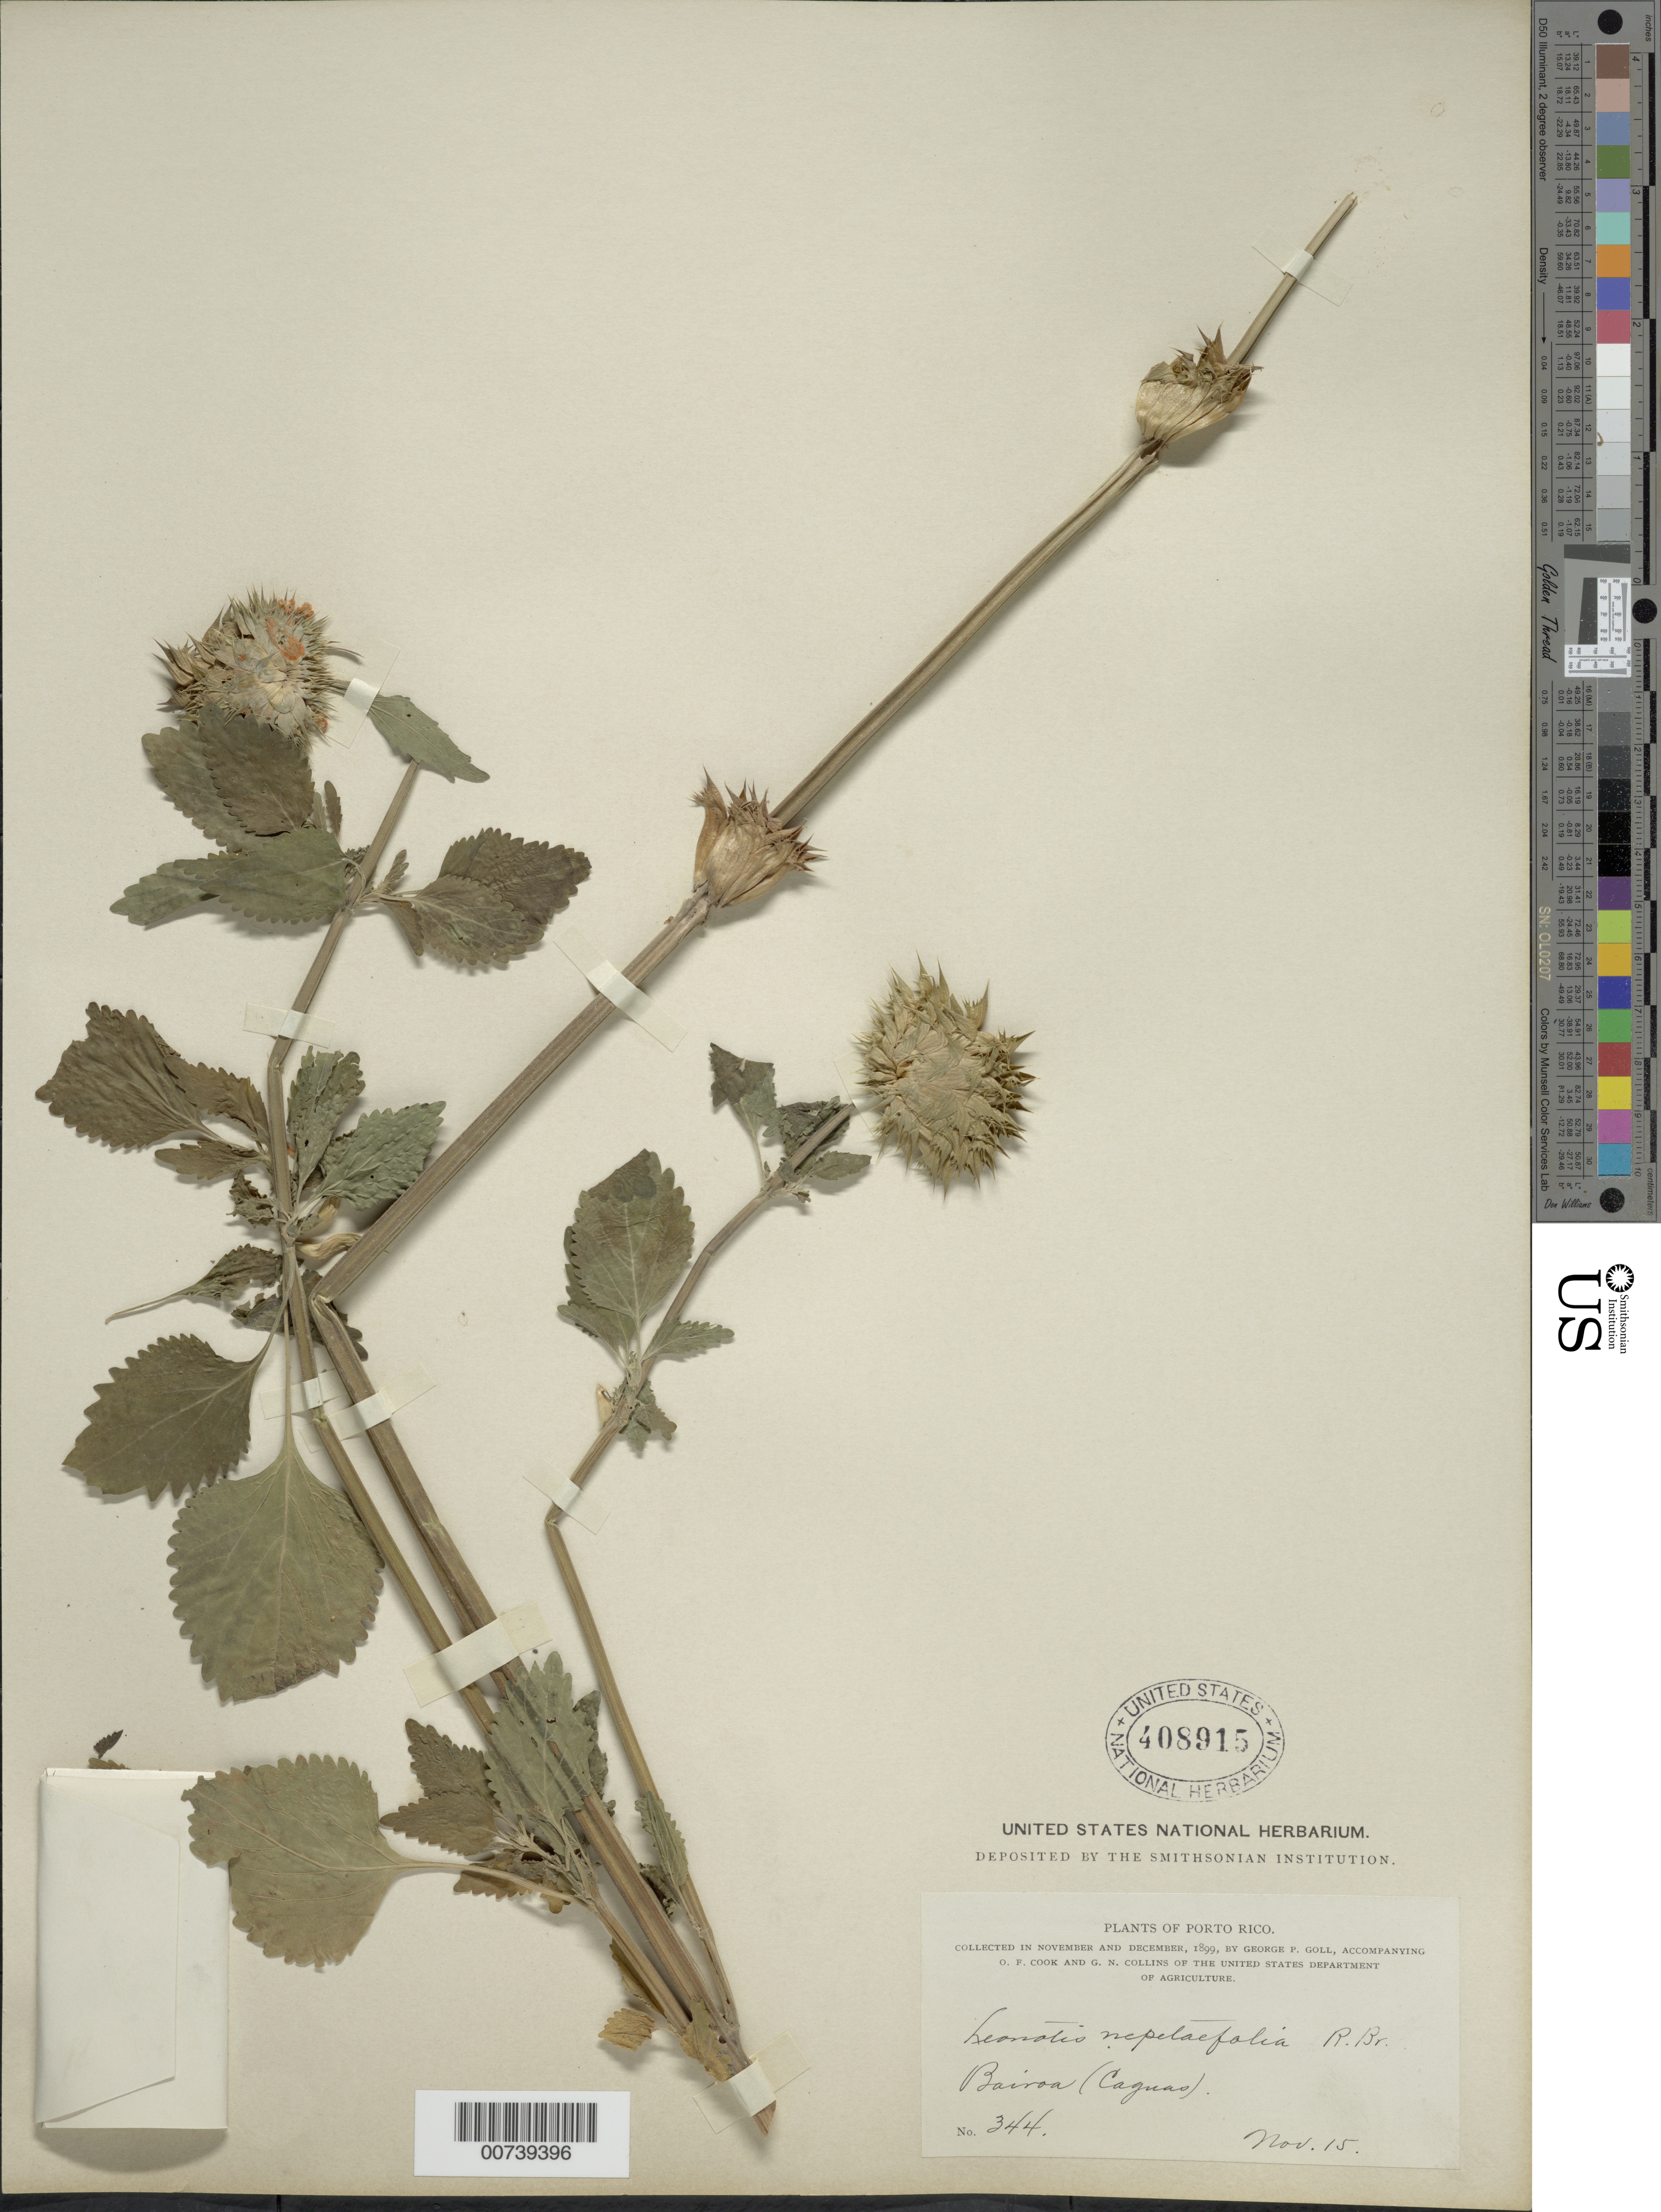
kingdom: Plantae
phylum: Tracheophyta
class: Magnoliopsida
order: Lamiales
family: Lamiaceae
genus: Leonotis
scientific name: Leonotis nepetifolia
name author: (L.) R. Br.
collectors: G. Goll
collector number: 344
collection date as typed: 15 Nov 1899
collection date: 1899-11-15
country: Puerto Rico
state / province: Caguas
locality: Bairoa (Caguas)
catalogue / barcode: US 408915